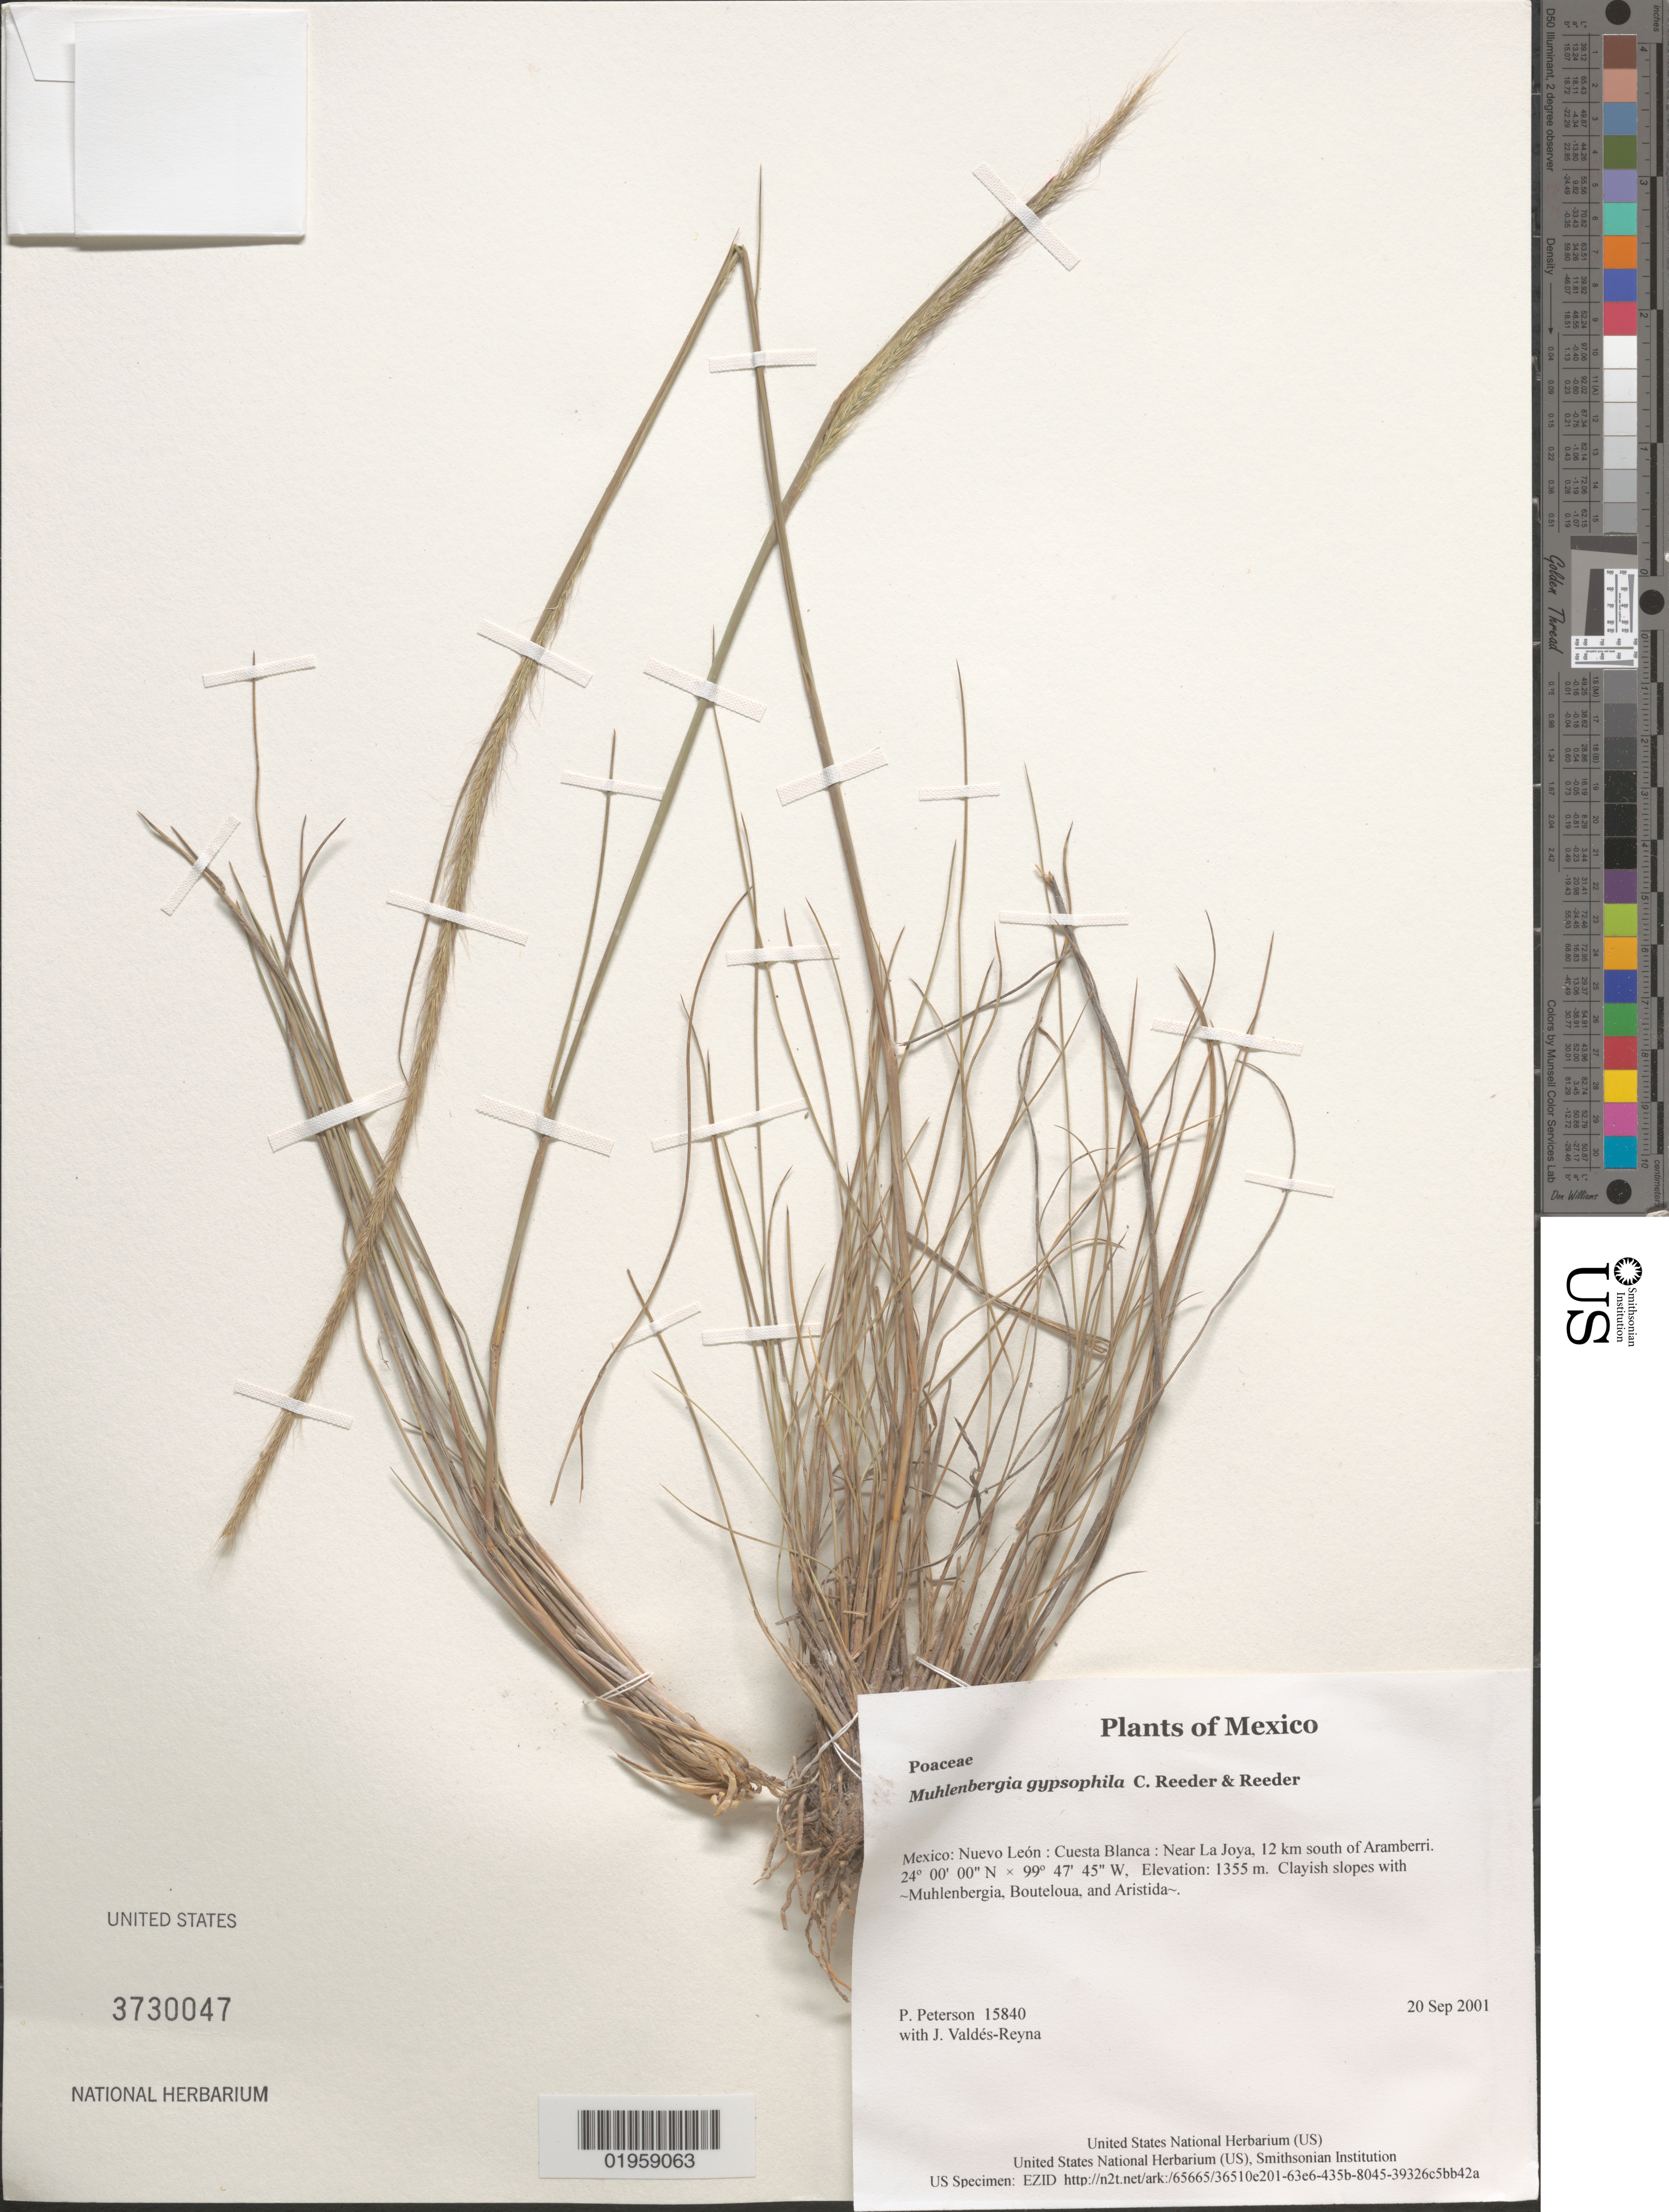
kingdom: Plantae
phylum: Tracheophyta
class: Liliopsida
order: Poales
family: Poaceae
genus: Muhlenbergia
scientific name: Muhlenbergia gypsophila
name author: C. Reeder & Reeder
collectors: P. M. Peterson & J. Valdés-Reyna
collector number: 15840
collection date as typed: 20 Sep 2001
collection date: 2001-09-20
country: Mexico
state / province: Nuevo León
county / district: Cuesta Blanca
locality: Near La Joya, 12 km south of Aramberri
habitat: Clayish slopes with ~Muhlenbergia, Bouteloua, and Aristida~.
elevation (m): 1355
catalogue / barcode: US 3730047